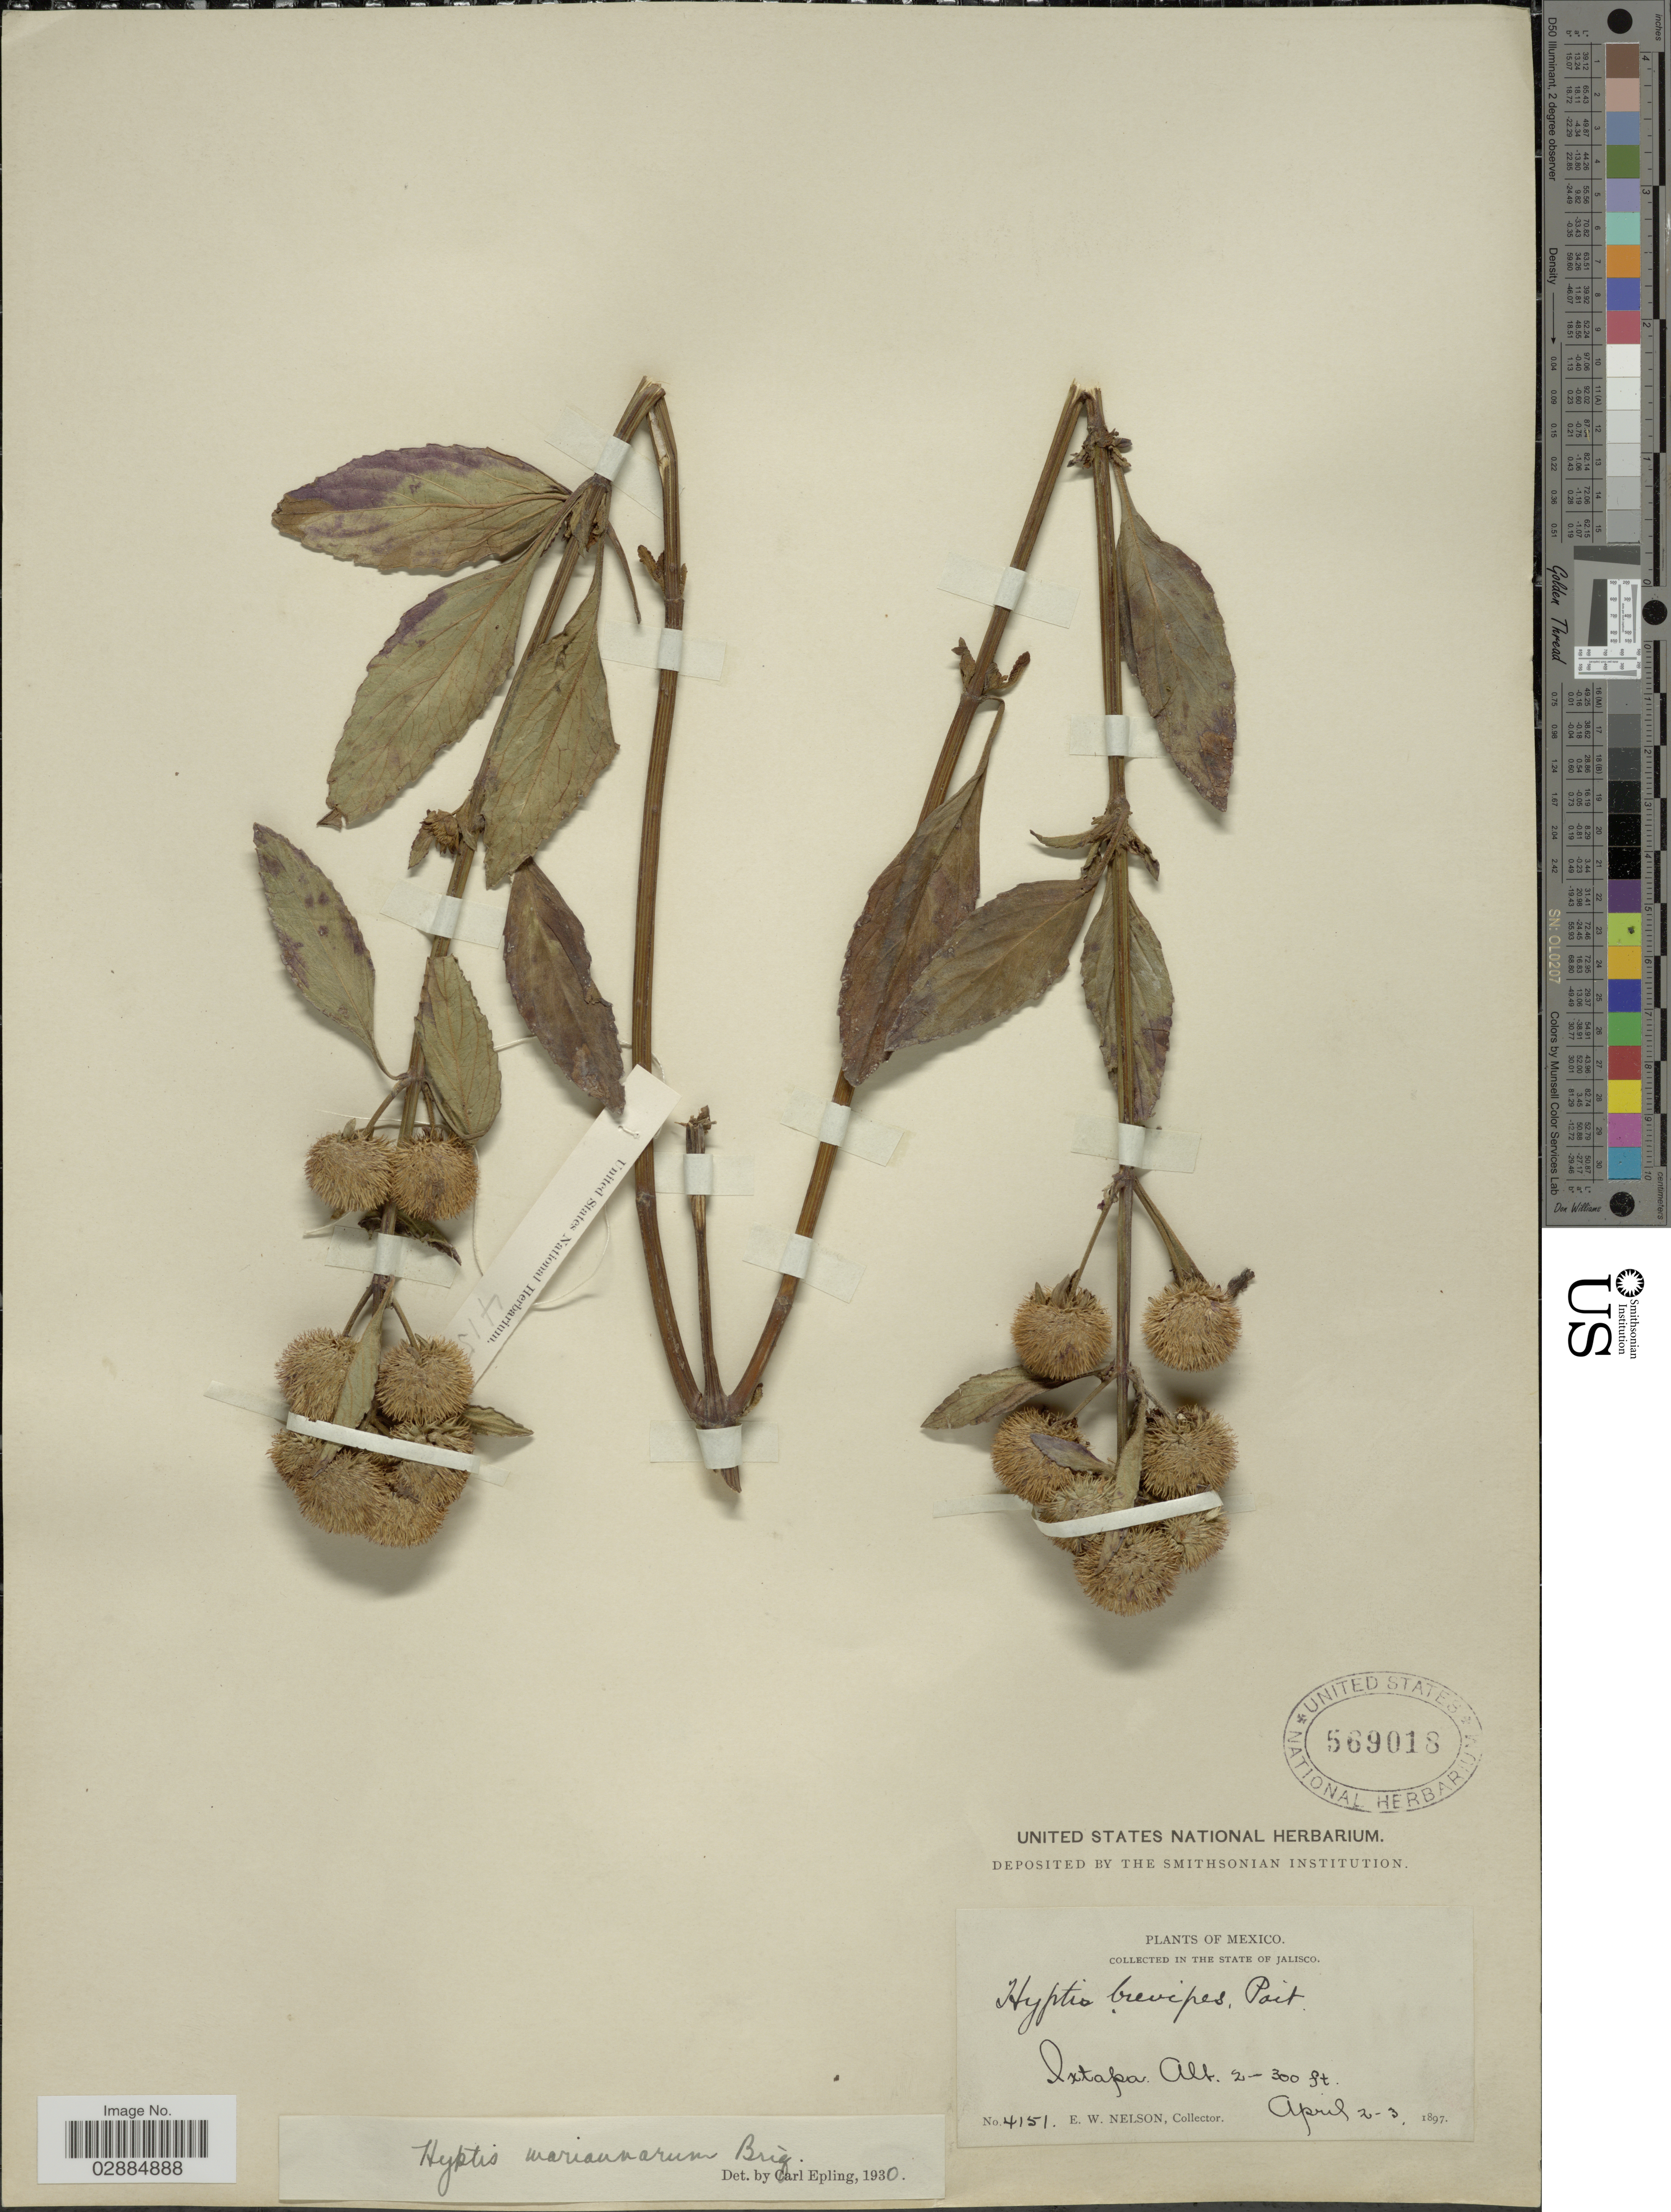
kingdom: Plantae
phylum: Tracheophyta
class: Magnoliopsida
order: Lamiales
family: Lamiaceae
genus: Hyptis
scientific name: Hyptis mariannarum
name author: Briq.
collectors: E. W. Nelson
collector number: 4151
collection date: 1897-04-02/1897-04-03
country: Mexico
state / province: Jalisco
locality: In The State of Jalisco, Ixtapa.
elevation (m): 61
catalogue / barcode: US 569018